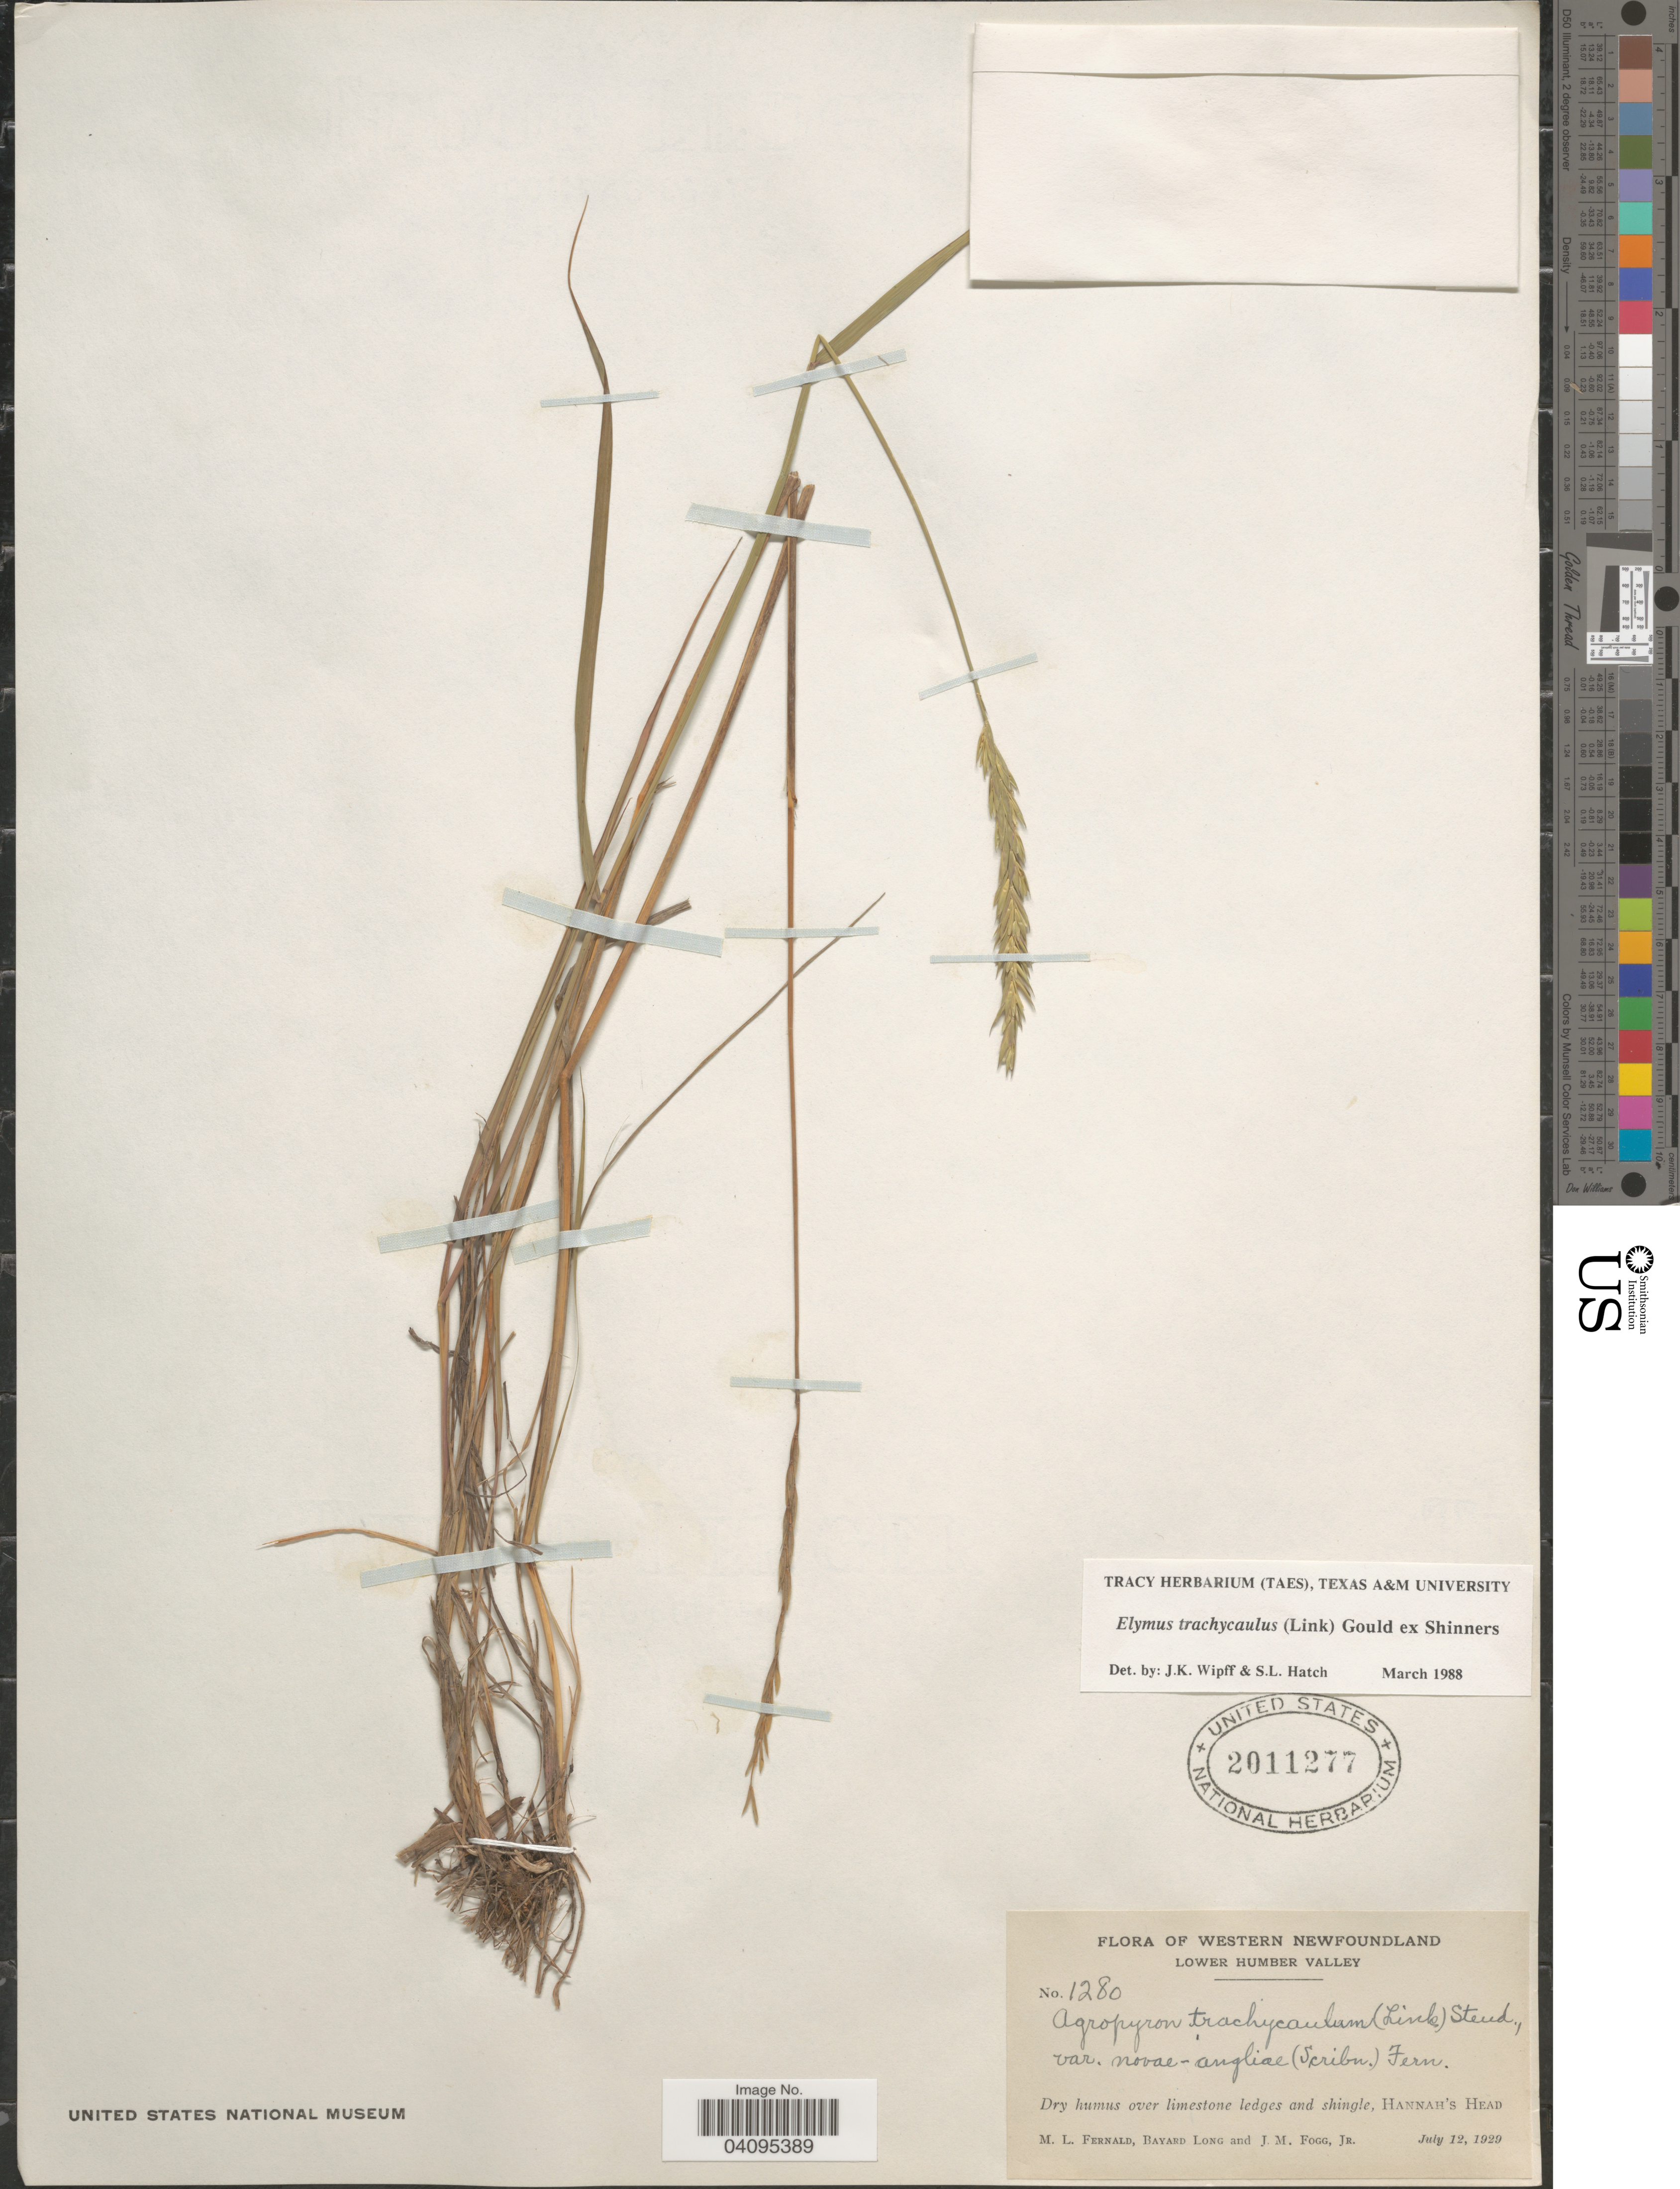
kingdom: Plantae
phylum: Tracheophyta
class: Liliopsida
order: Poales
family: Poaceae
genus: Elymus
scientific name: Elymus trachycaulus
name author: (Link) Gould ex Shinners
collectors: M. L. Fernald, B. Long & J. Fogg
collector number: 1280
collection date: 1929-07-12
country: Canada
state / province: Newfoundland and Labrador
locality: Western Newfoundland. Lower Humber Valley. Dry humus over limestone leges and shingle, Hannah's Head.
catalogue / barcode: US 2011277